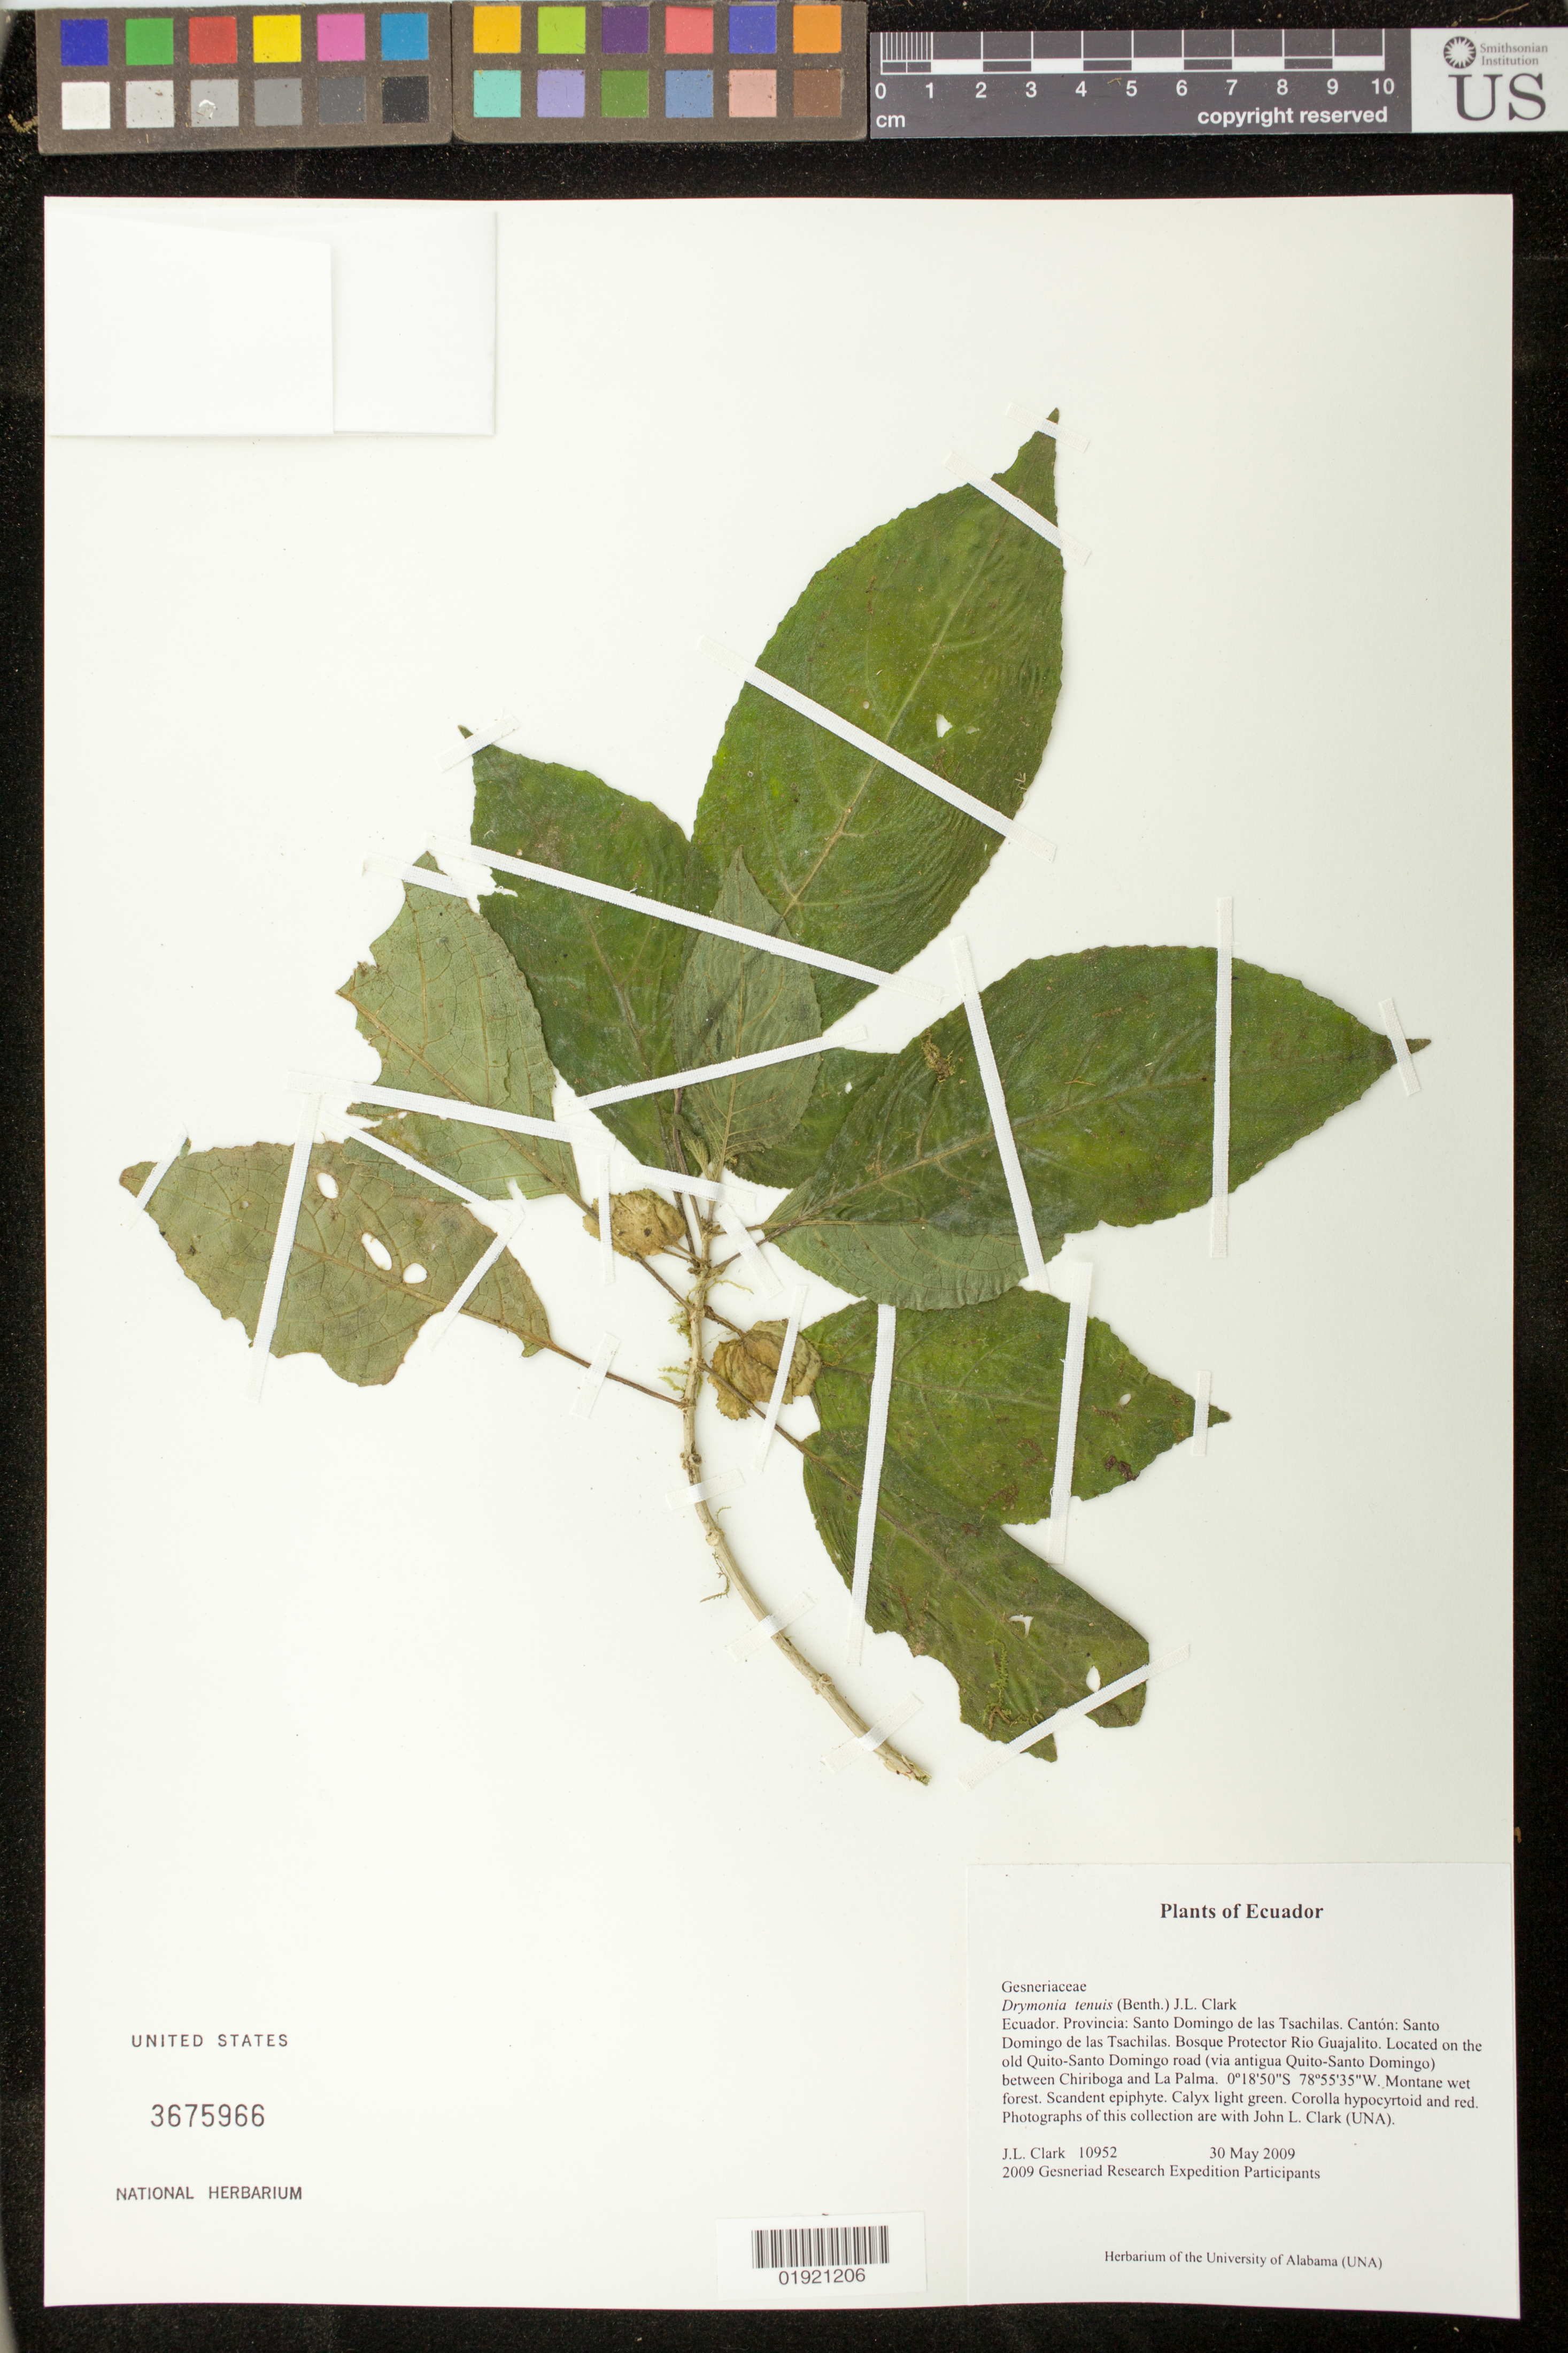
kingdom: Plantae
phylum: Tracheophyta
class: Magnoliopsida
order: Lamiales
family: Gesneriaceae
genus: Drymonia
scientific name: Drymonia tenuis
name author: (Benth.) J.L. Clark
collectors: J. L. Clark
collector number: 10952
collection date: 2009-05-30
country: Ecuador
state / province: Tsáchilas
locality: Canton: Santo Domingo de los Tsachilas. Bosque Protector Rio Guajalito. Located on the old Quito-Santo Domingo road (via antigua Quito-Santo Domingo) between Chiriboga and La Palma.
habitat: Montane wet forest.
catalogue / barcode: US 3675966